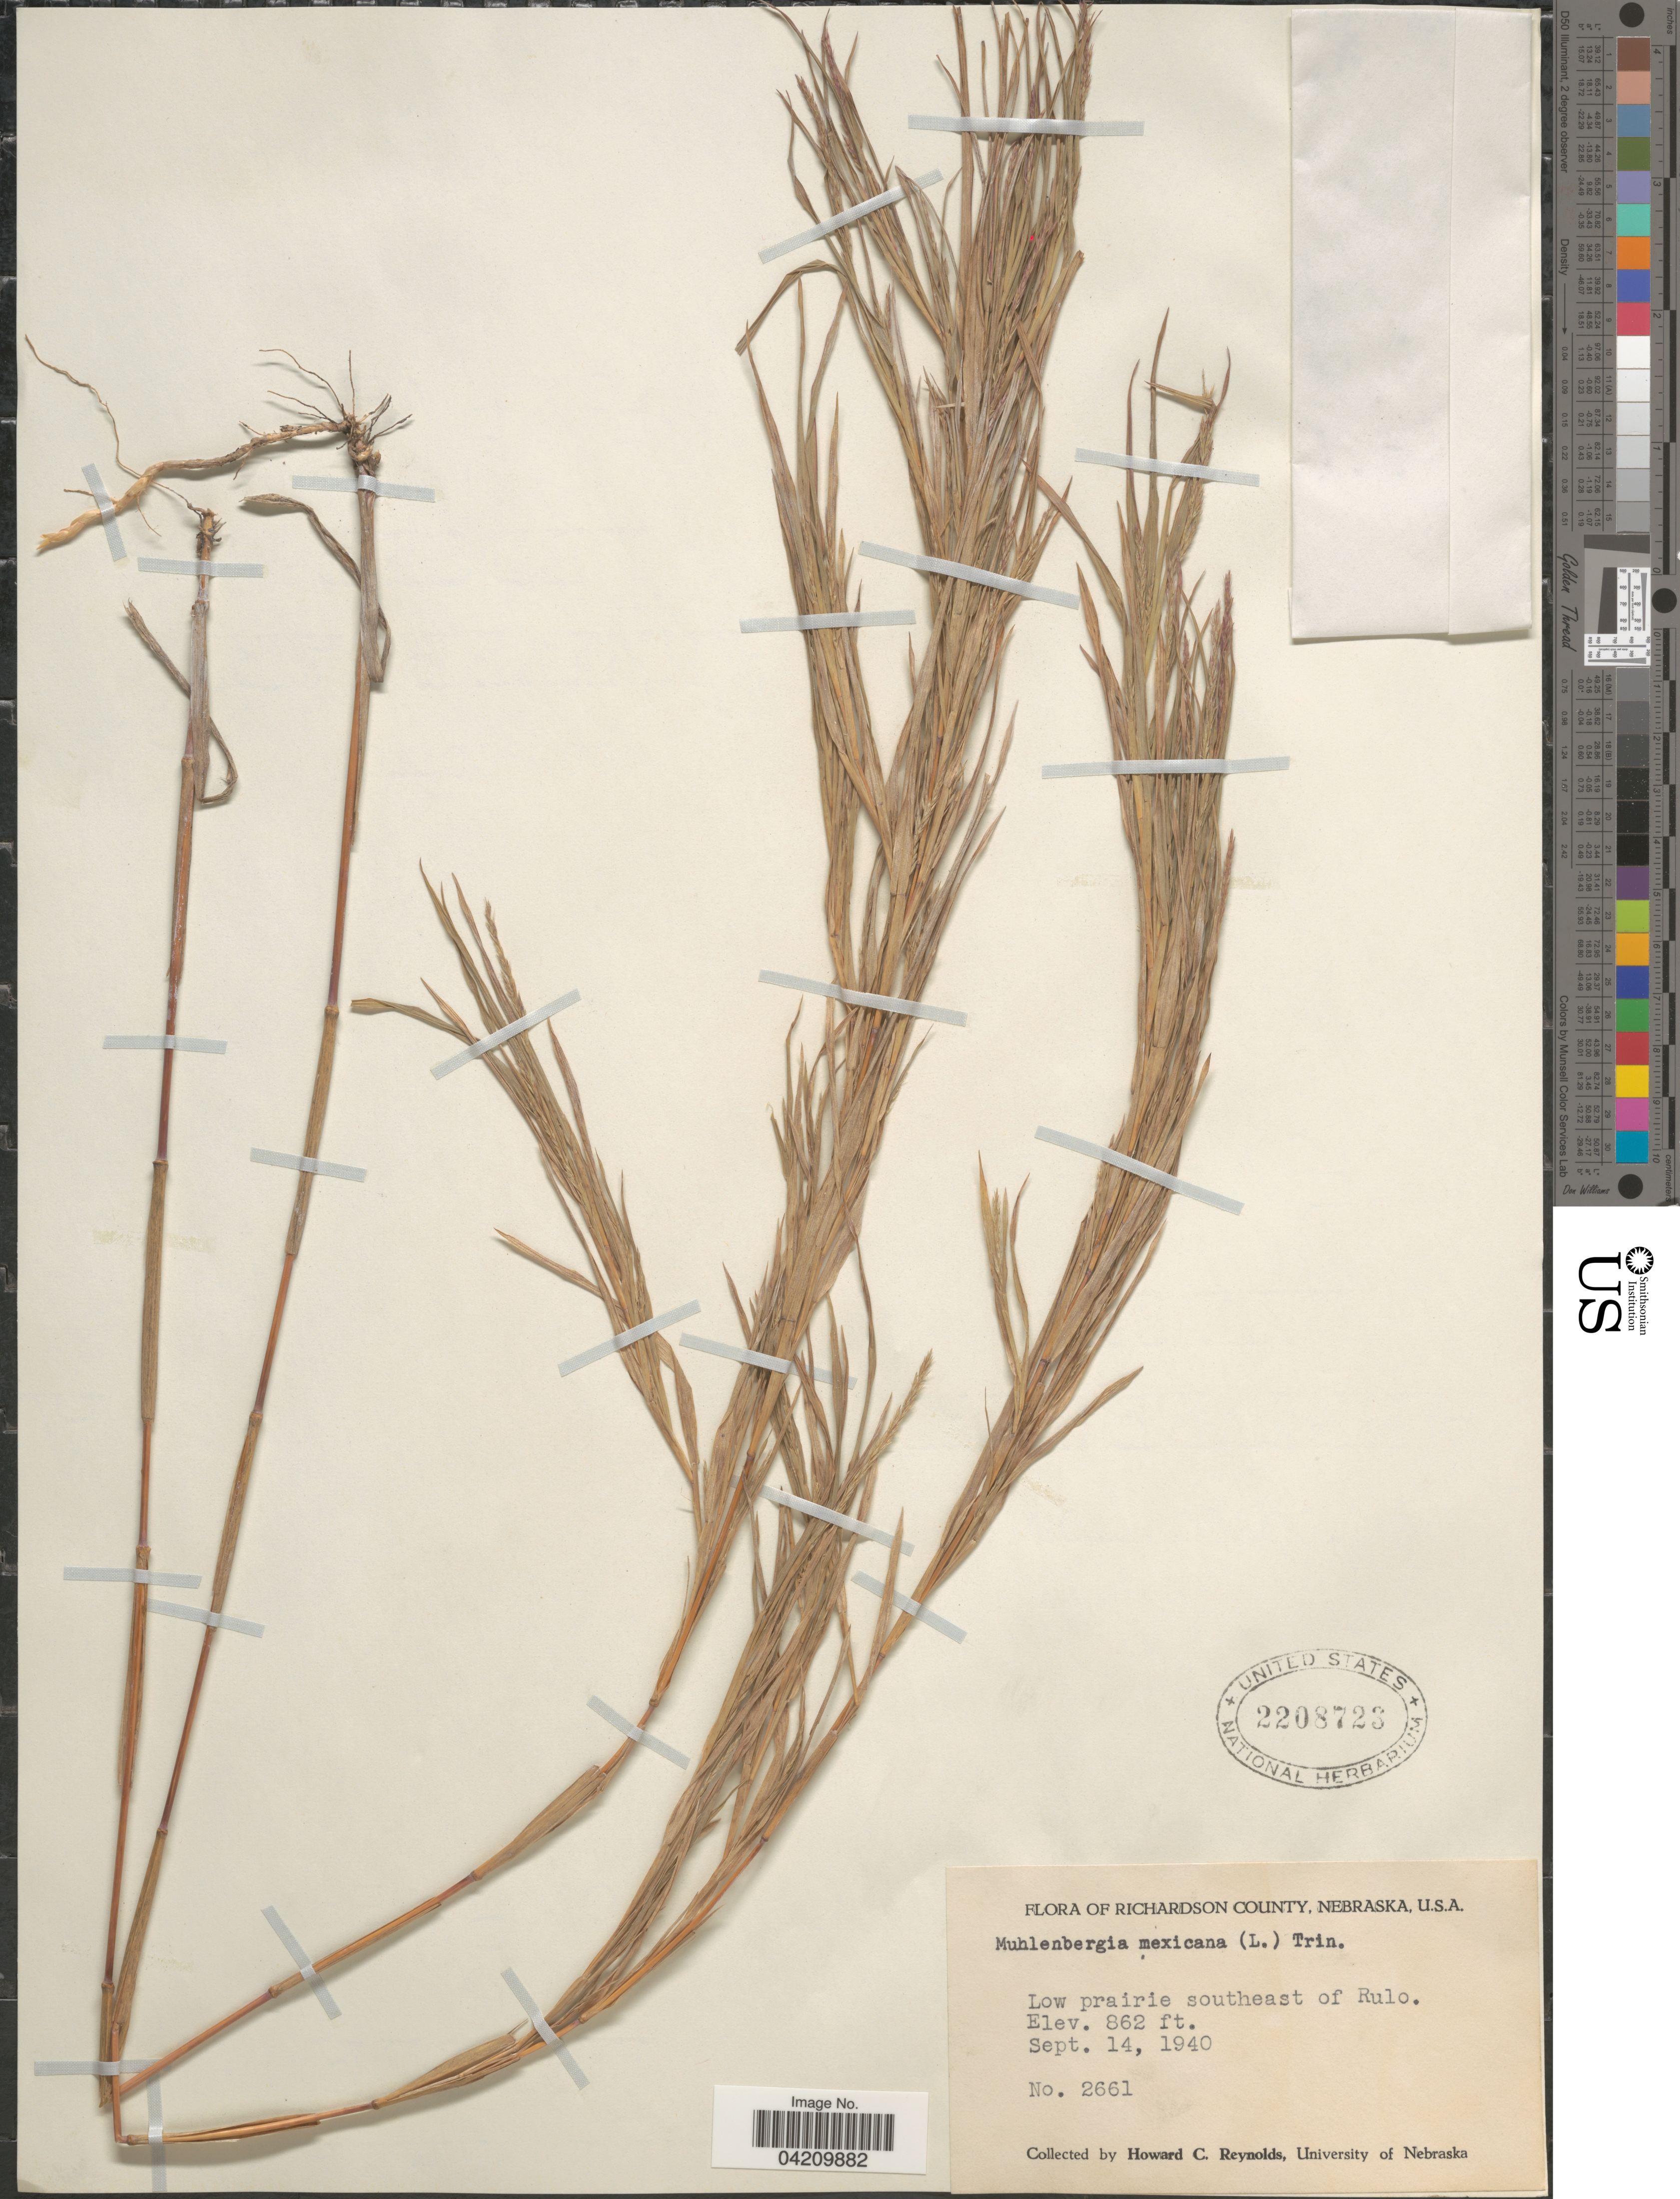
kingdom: Plantae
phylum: Tracheophyta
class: Liliopsida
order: Poales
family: Poaceae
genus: Muhlenbergia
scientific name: Muhlenbergia mexicana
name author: (L.) Trin.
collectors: H. Reynolds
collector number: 2661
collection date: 1940-09-14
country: United States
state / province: Nebraska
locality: Richardson County. Low prairie southeast of Rulo.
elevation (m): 263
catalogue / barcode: US 2208723